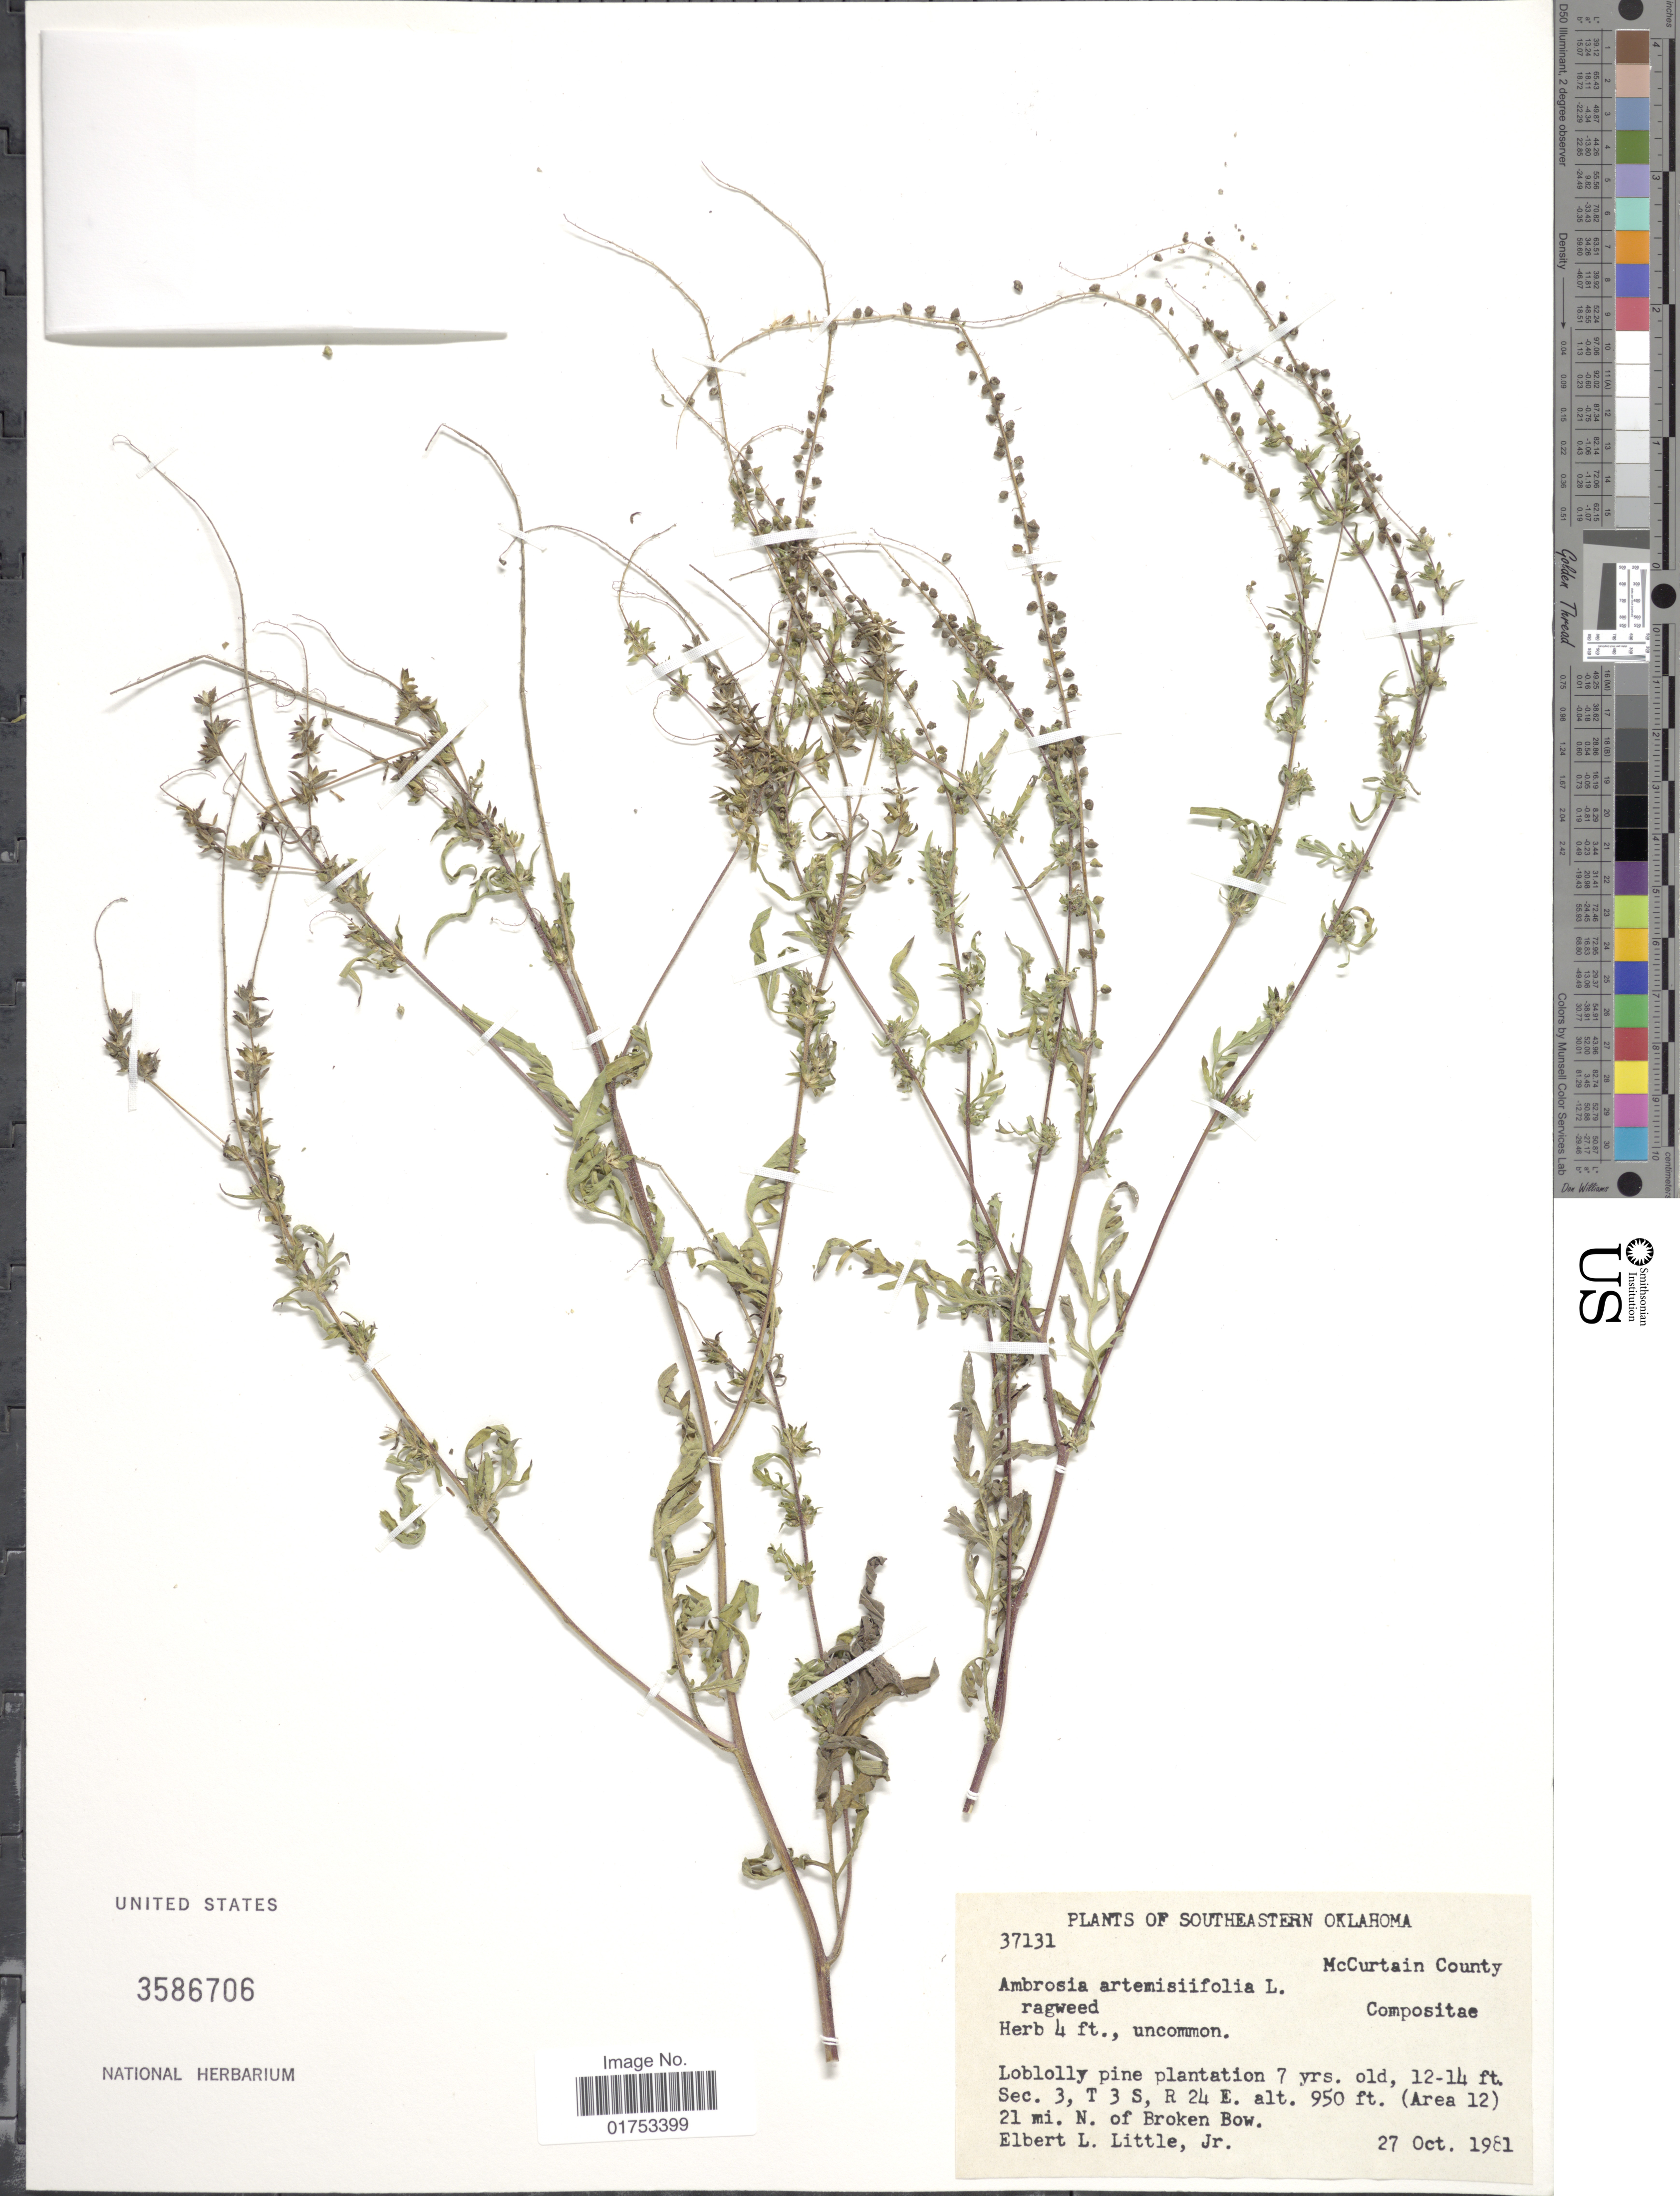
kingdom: Plantae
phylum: Tracheophyta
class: Magnoliopsida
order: Asterales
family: Asteraceae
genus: Ambrosia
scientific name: Ambrosia artemisiifolia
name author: L.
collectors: E. L. Little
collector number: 37131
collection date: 1981-10-27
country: United States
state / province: Oklahoma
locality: Southeastern Oklahoma, McCurtain County, Sec 3, T3S, R24E (Area 12), 21 mi N of Broken Bow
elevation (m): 290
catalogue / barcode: US 3586706